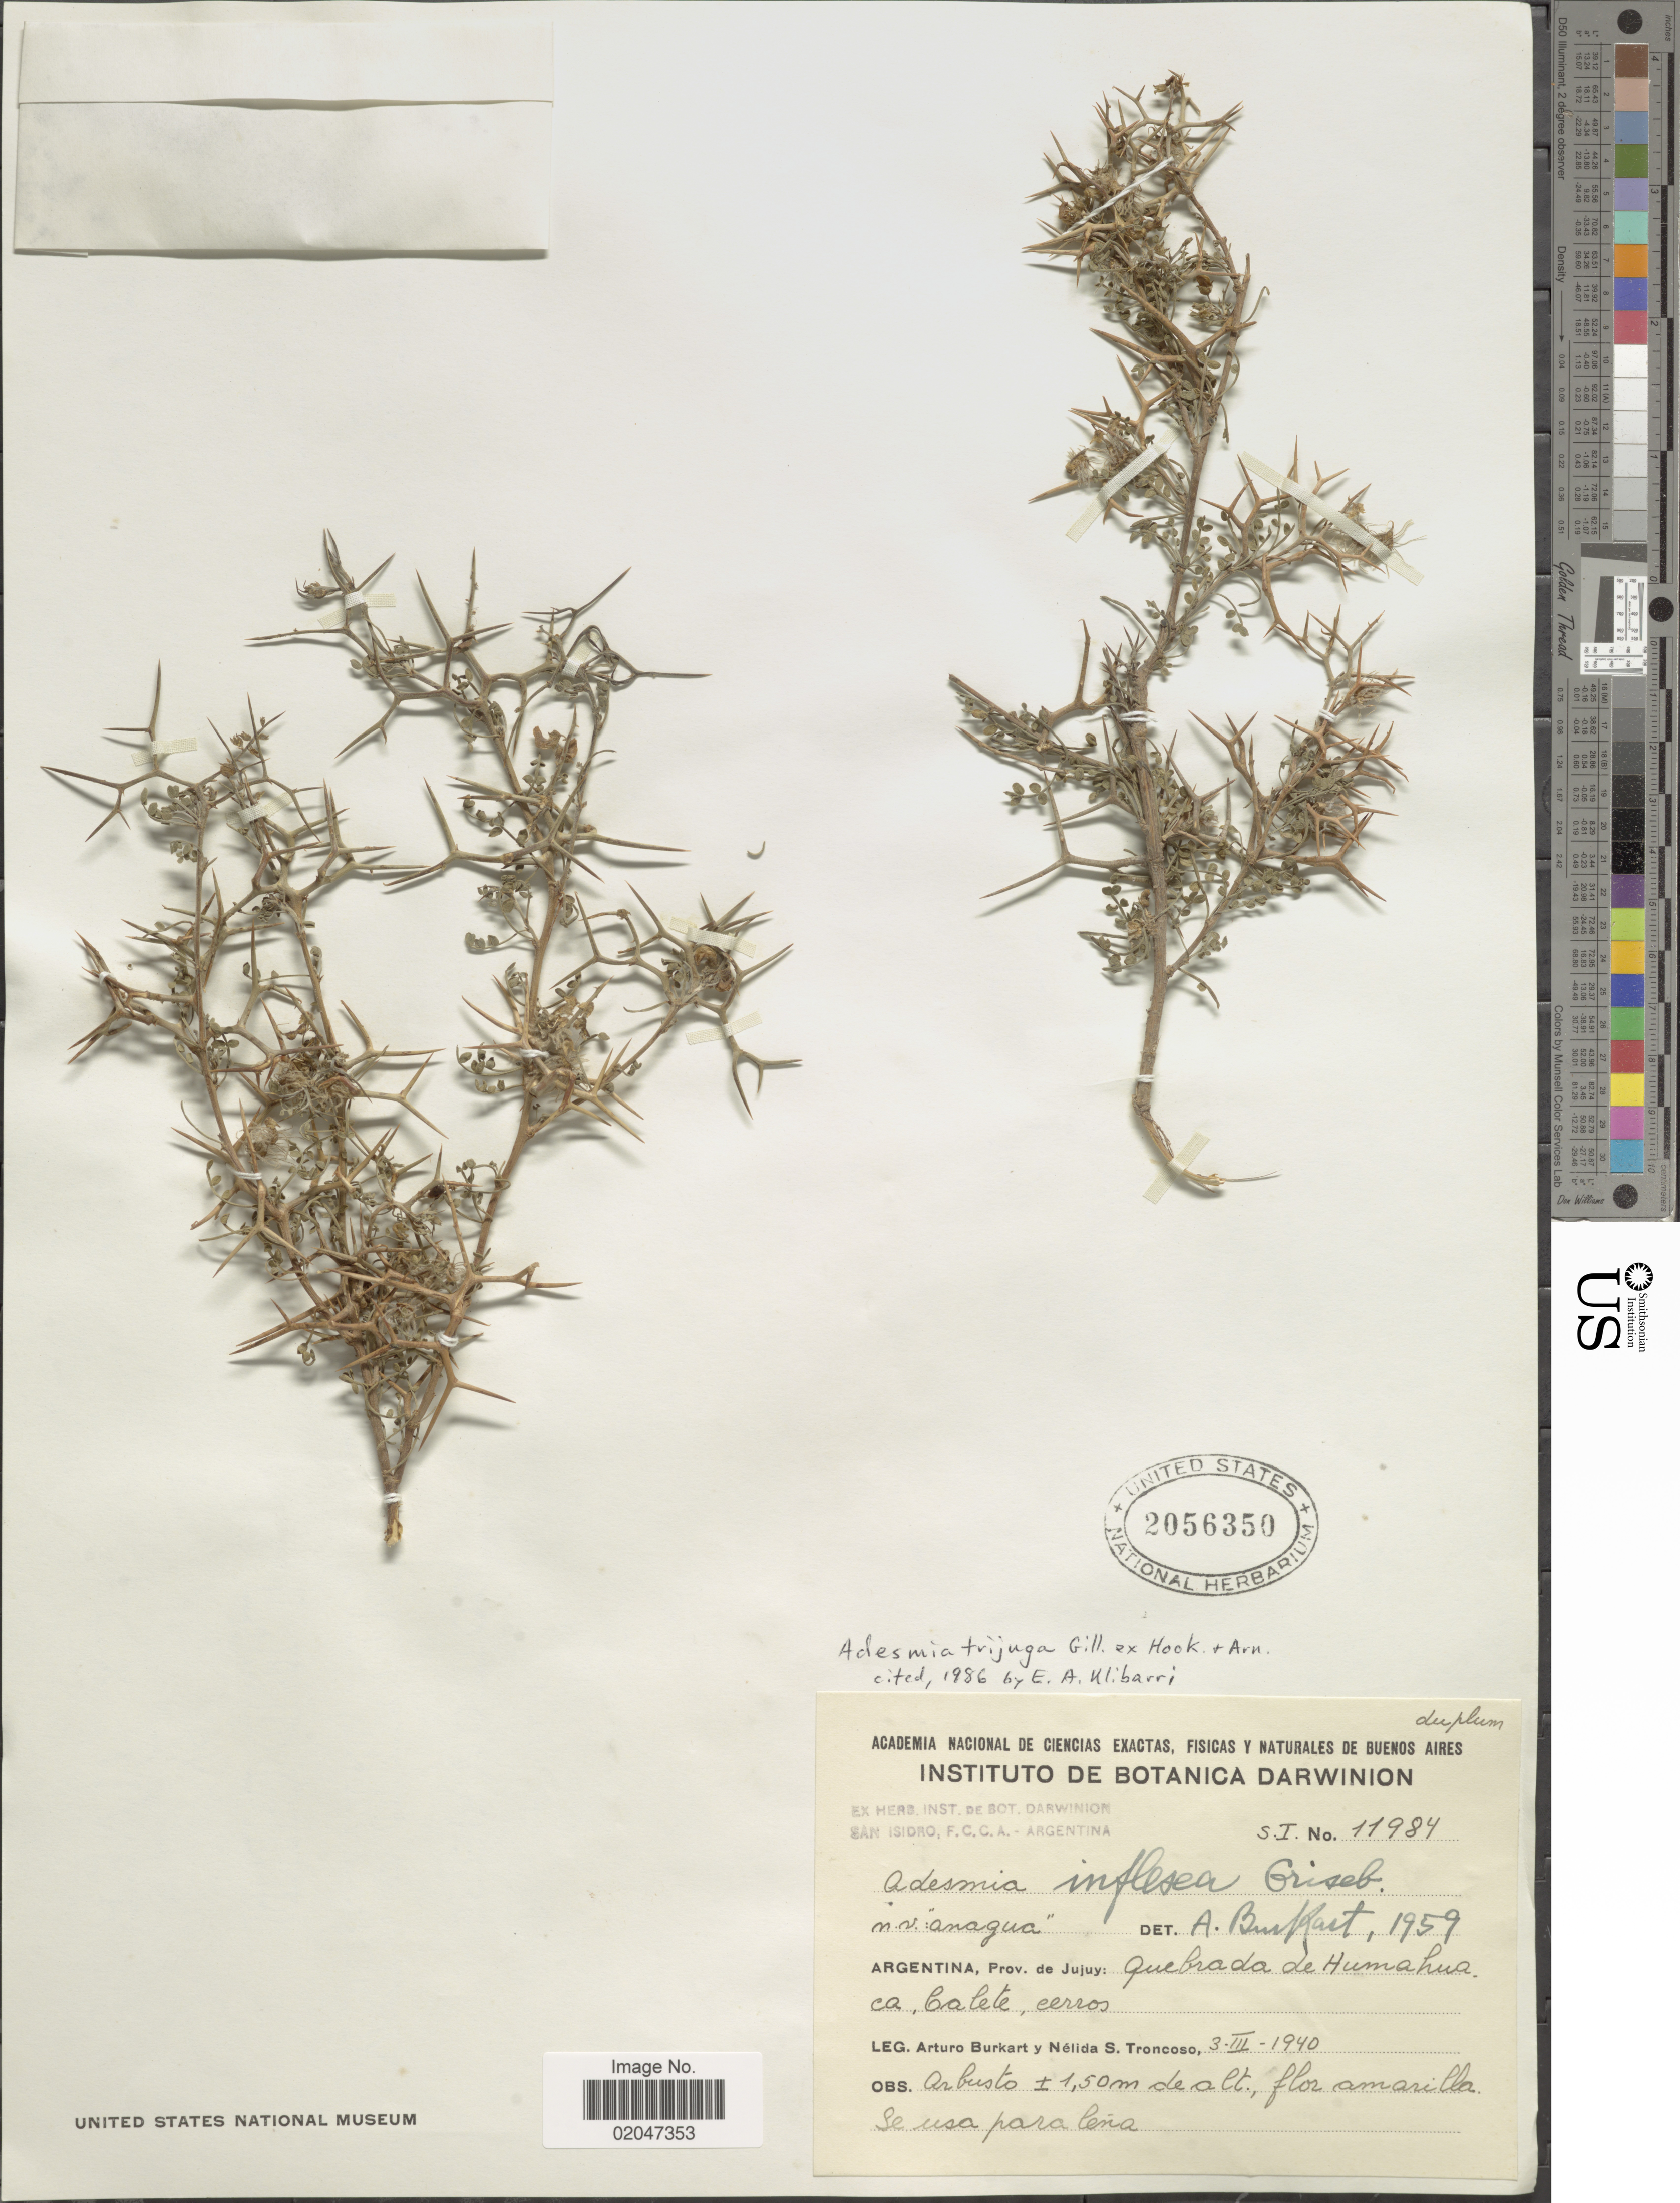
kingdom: Plantae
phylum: Tracheophyta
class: Magnoliopsida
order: Fabales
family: Fabaceae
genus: Adesmia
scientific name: Adesmia trijuga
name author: Gillies ex Hook. & Arn.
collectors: A. E. Burkart & N. Troncoso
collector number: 11984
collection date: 1940-03-03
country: Argentina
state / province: Jujuy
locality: Quebrada de Humahuaca, Calete, cerros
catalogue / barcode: US 2056350